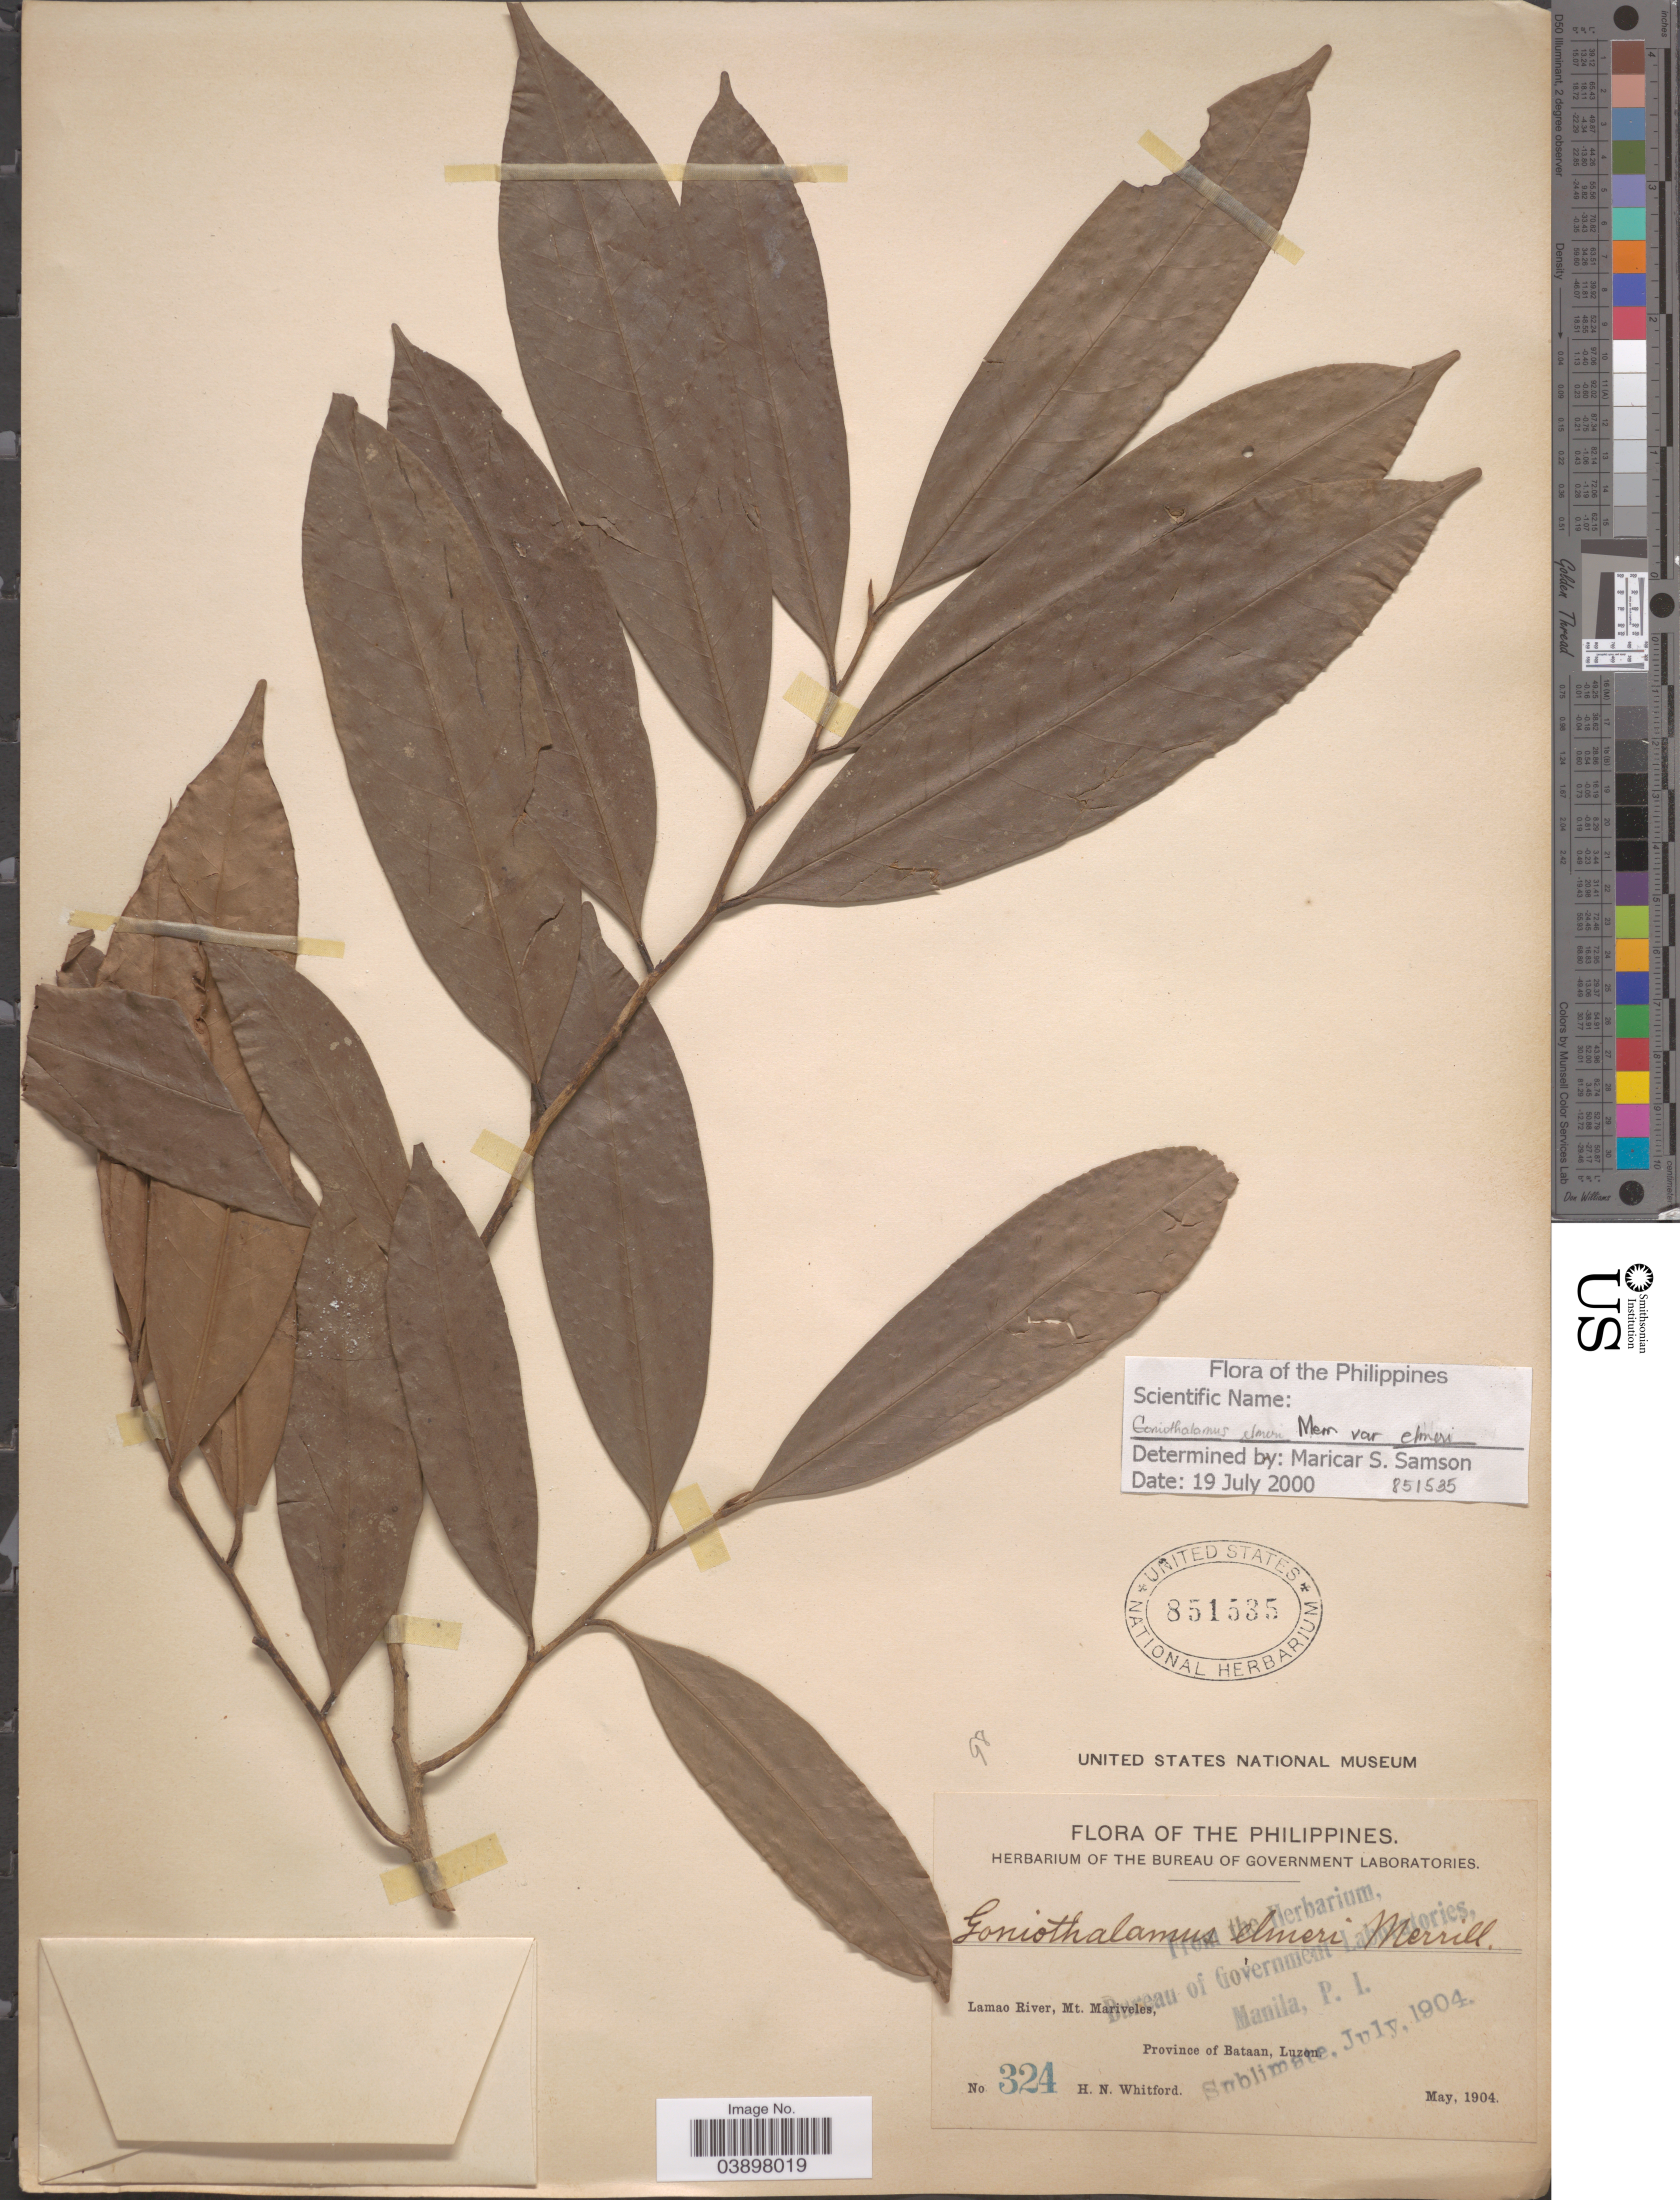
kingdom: Plantae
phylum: Tracheophyta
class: Magnoliopsida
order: Magnoliales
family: Annonaceae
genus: Goniothalamus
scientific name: Goniothalamus elmeri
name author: Merr.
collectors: H. N. Whitford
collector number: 324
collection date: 1904-05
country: Philippines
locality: Lamao River, Mt. Mariveles, Province of Bataan, Luzon.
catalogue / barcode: US 851535